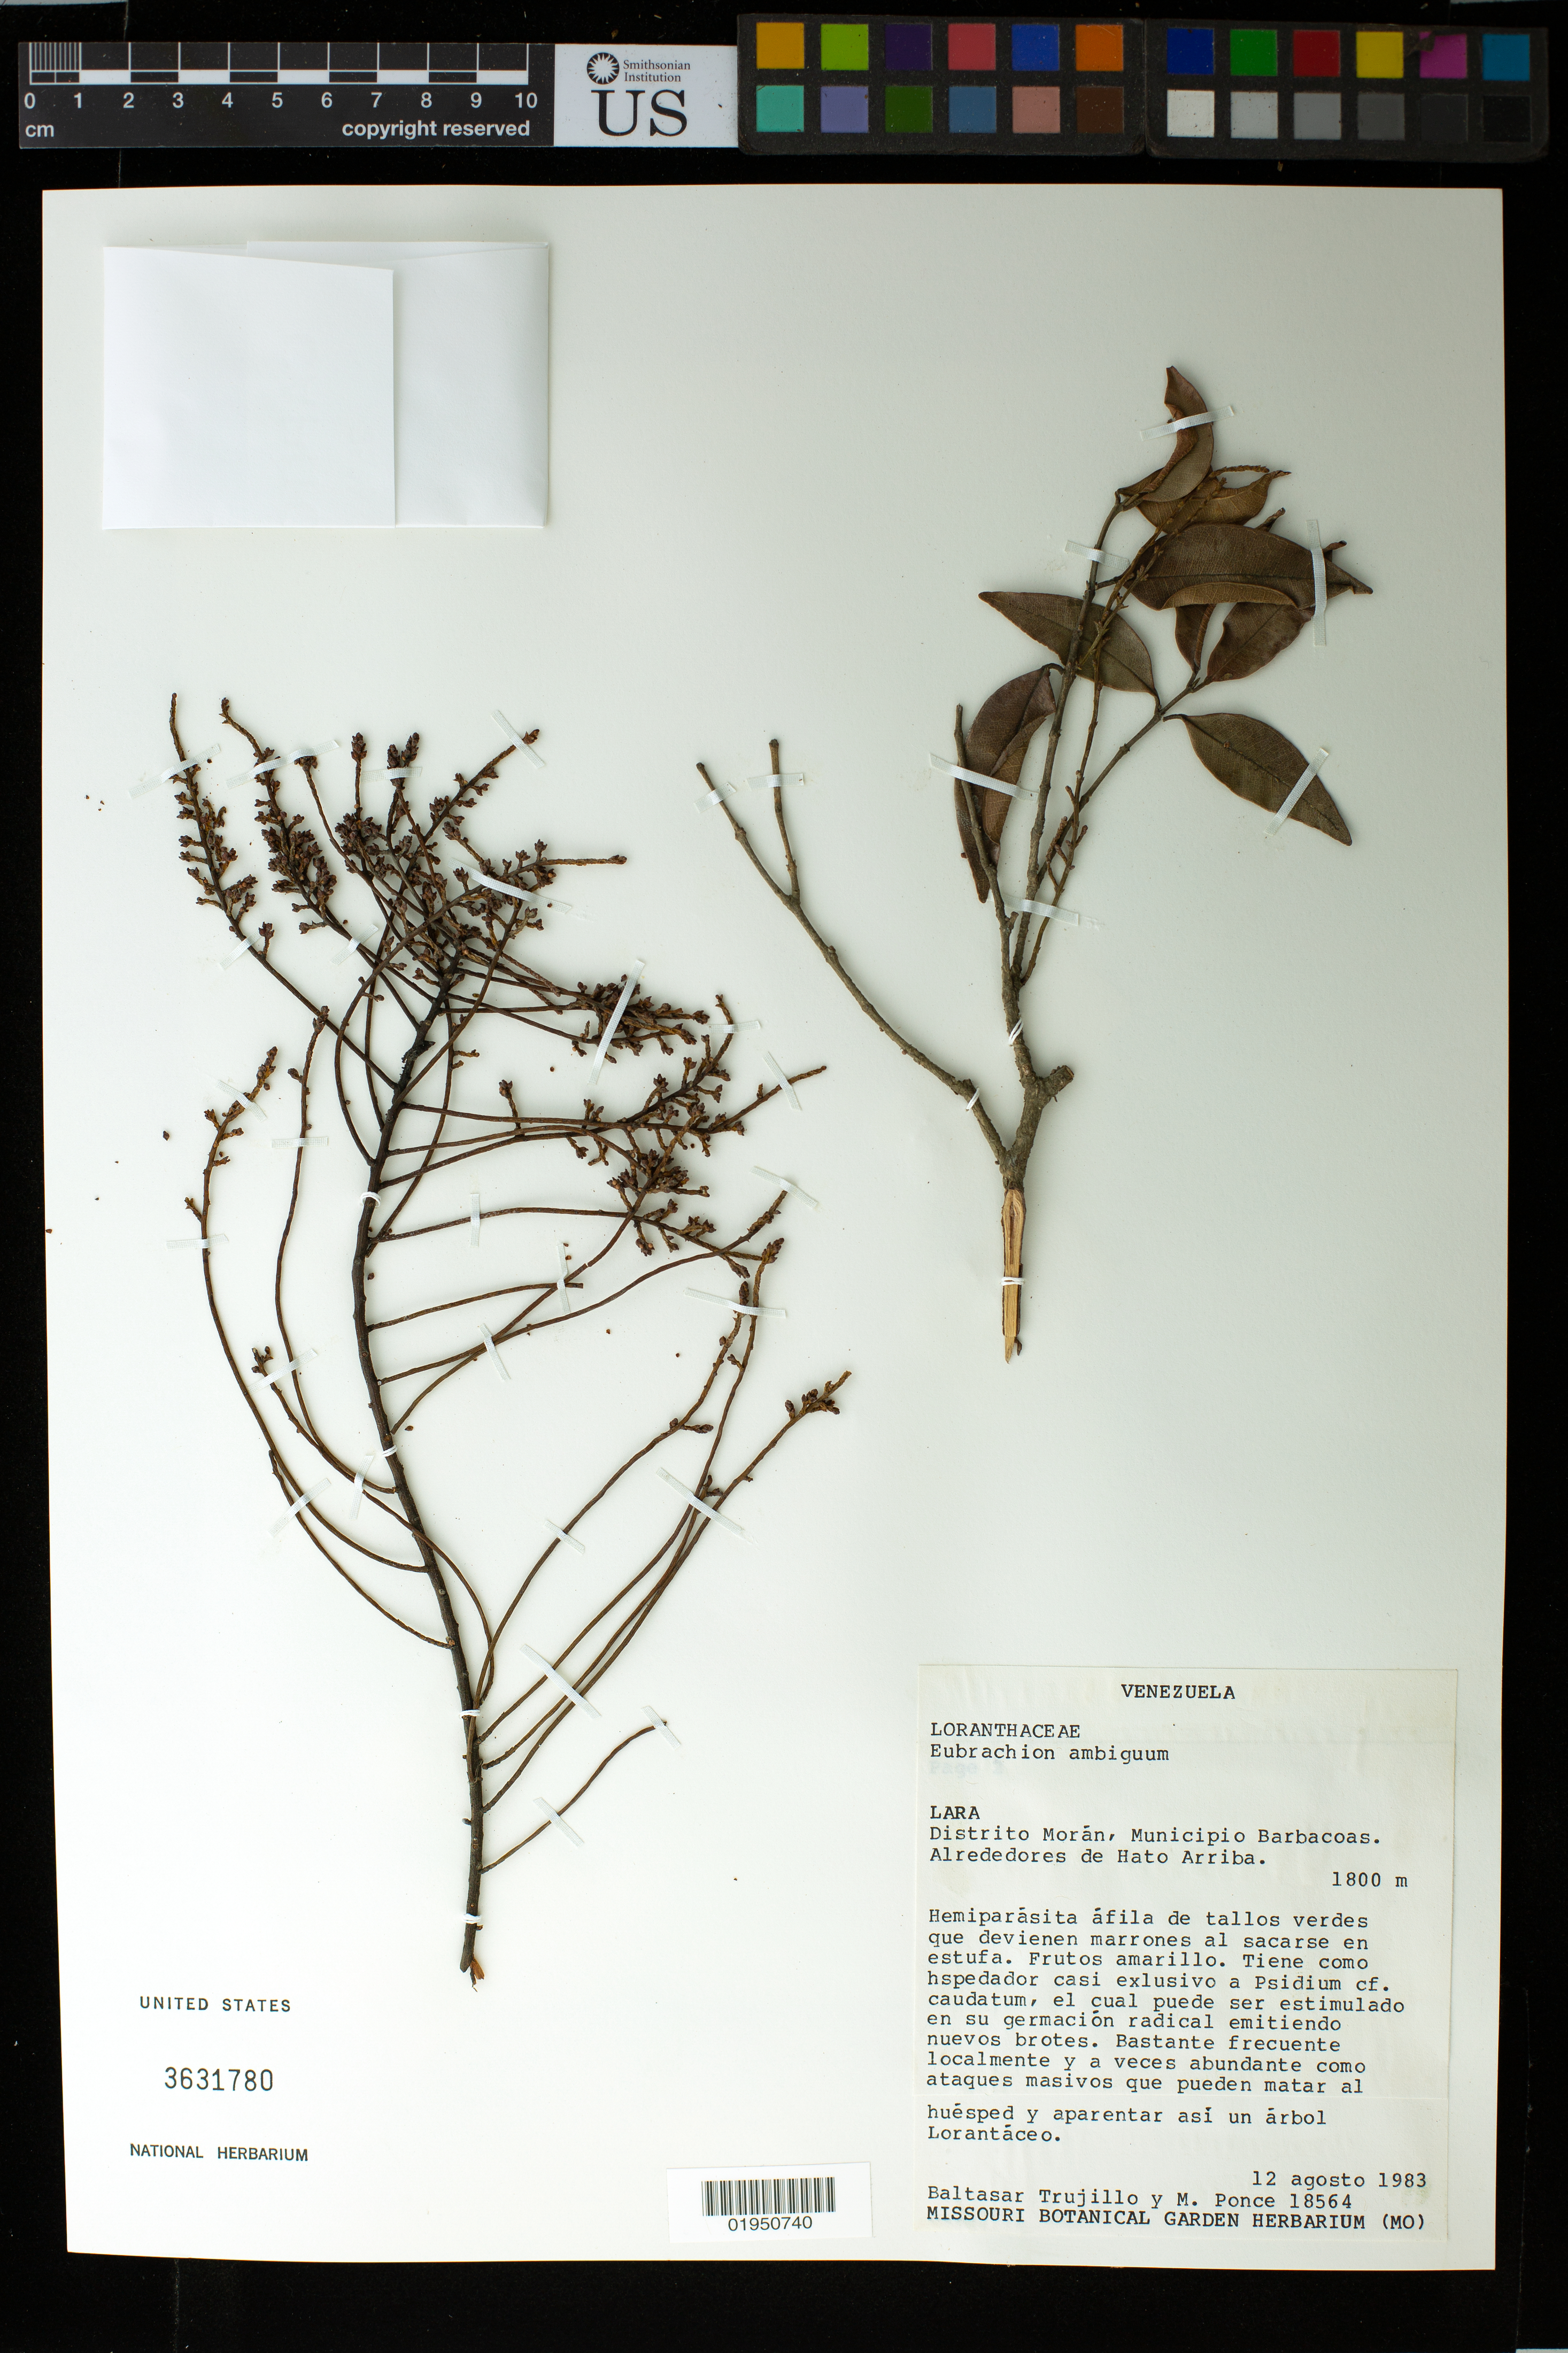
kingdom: Plantae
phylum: Tracheophyta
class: Magnoliopsida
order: Santalales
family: Santalaceae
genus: Eubrachion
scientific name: Eubrachion ambiguum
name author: (Hook. & Arn.) Engl.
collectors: B. Trujillo & M. Ponce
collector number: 18564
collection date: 1983-08-12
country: Venezuela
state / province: Lara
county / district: Morán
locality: Municipio Barbacoas, Alrededores de Hato Arriba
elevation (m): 1800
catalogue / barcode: US 3631780